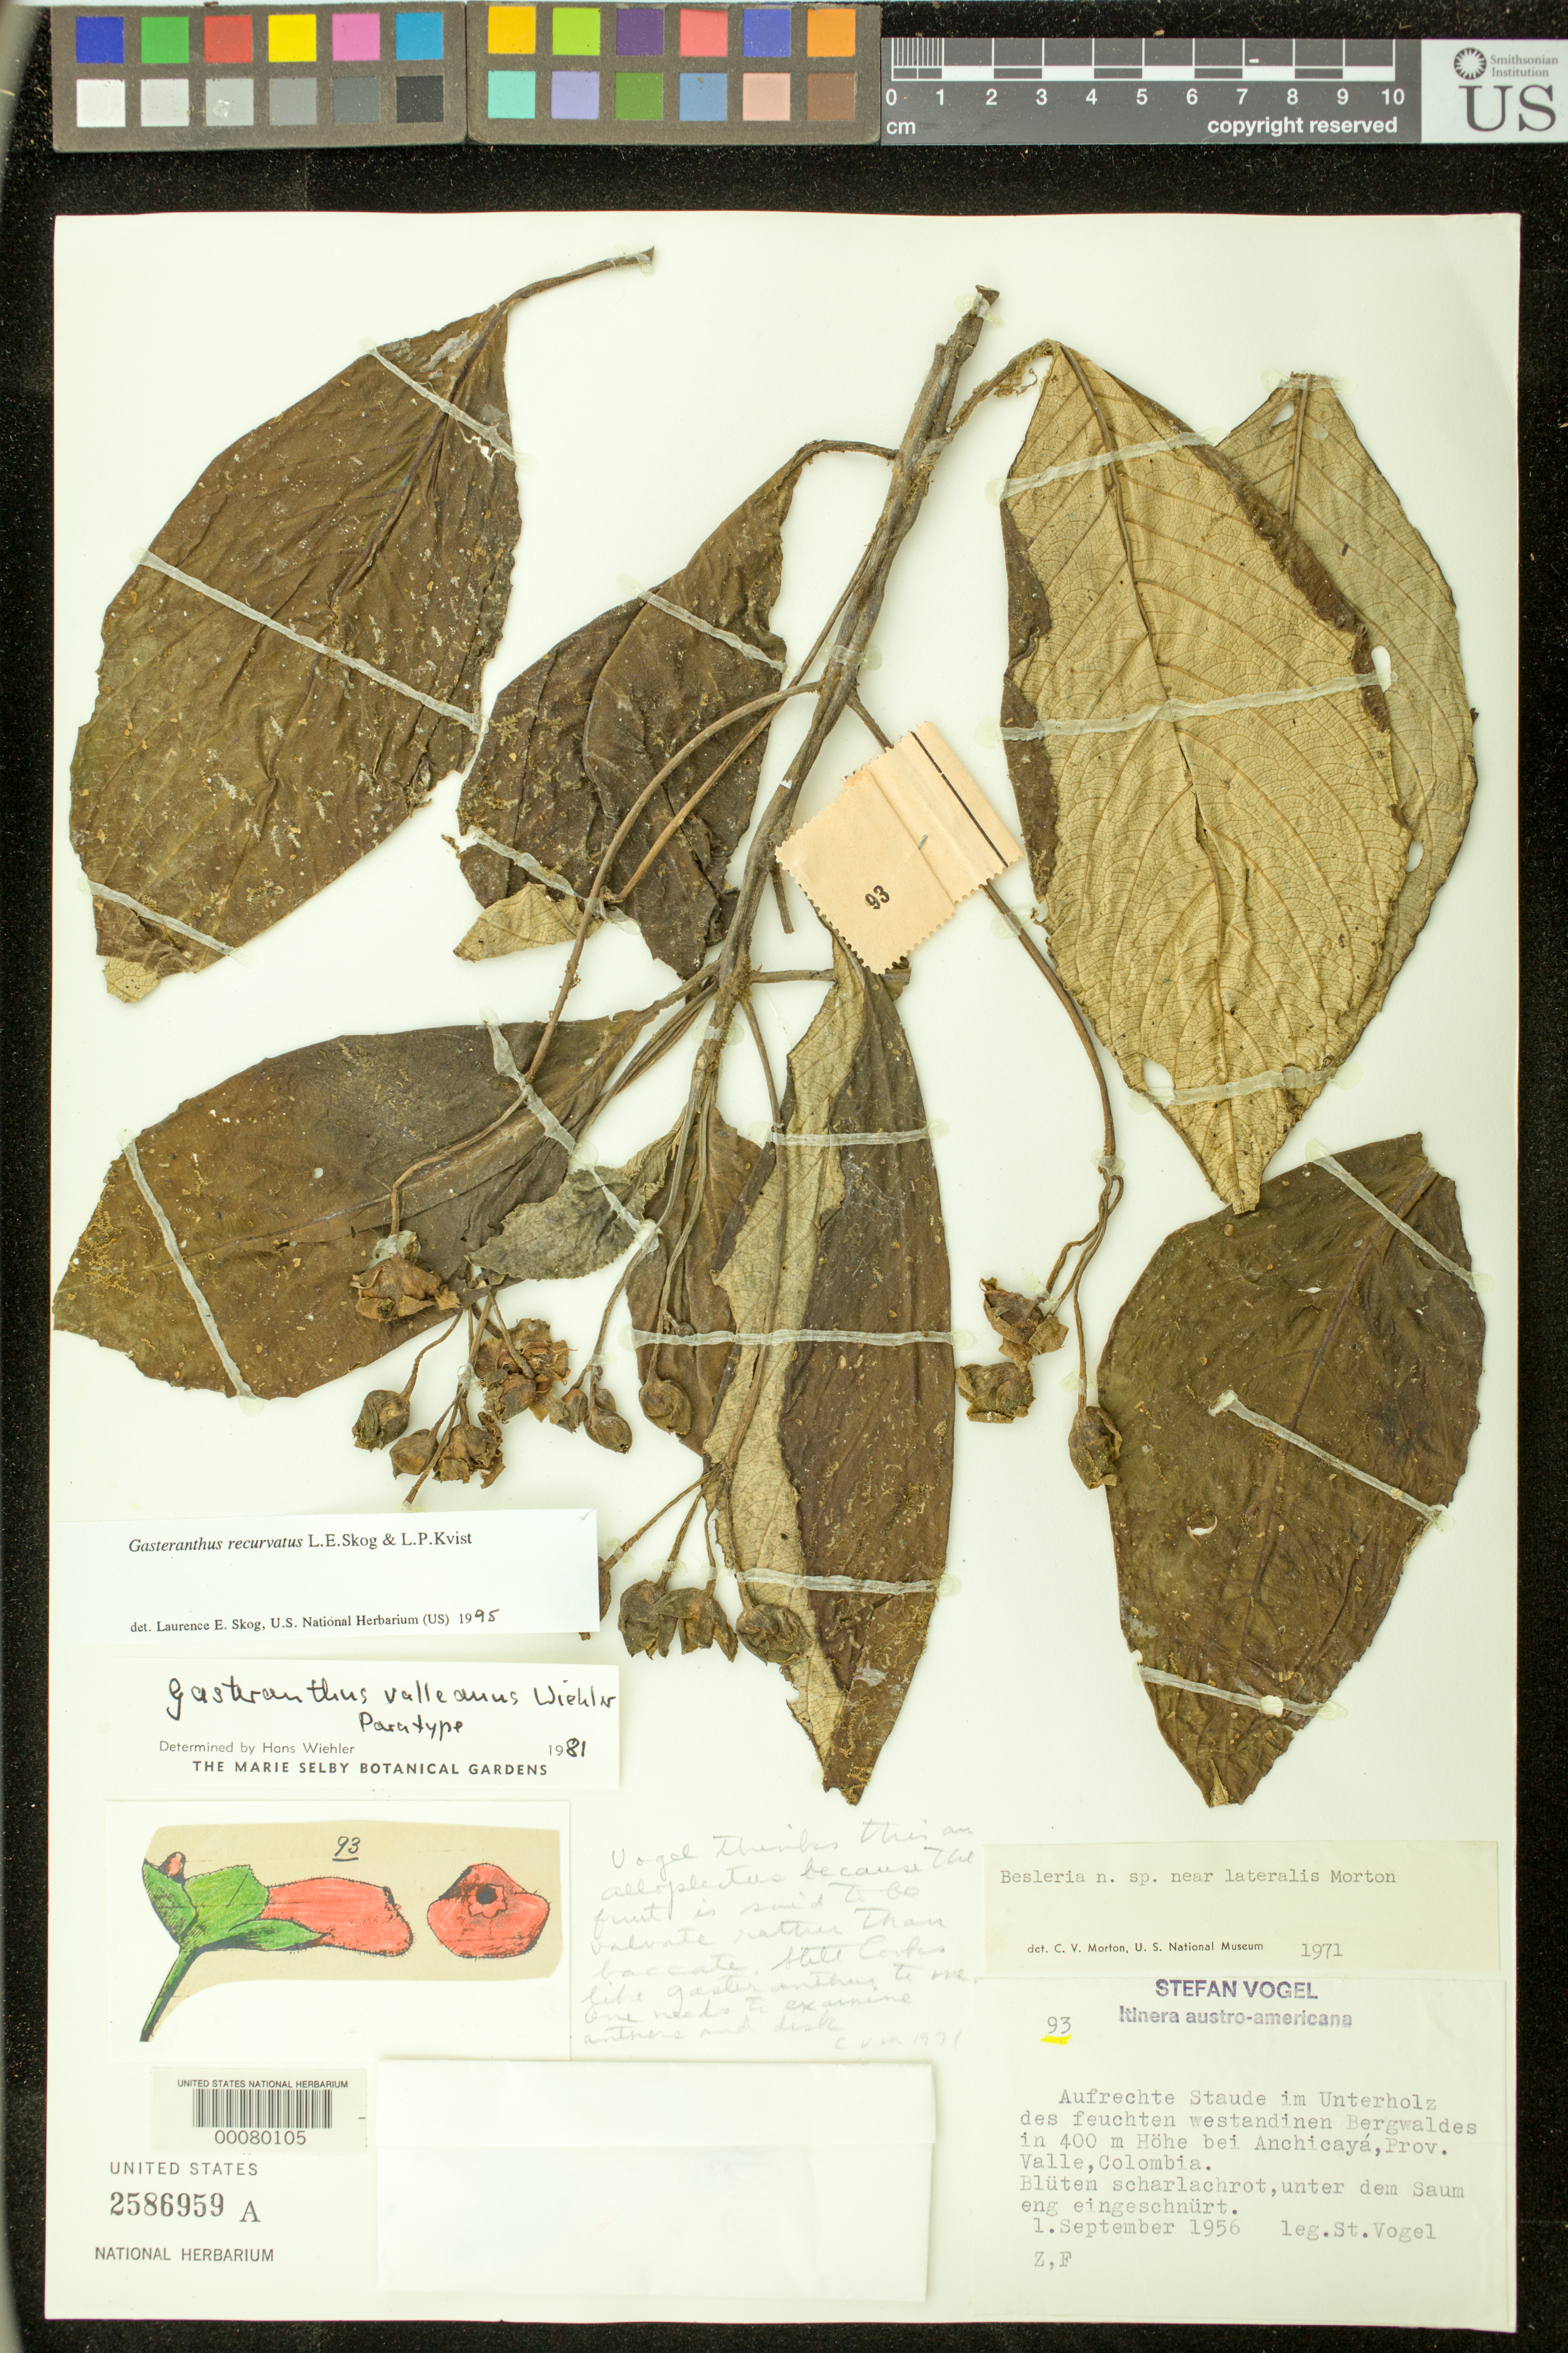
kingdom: Plantae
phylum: Tracheophyta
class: Magnoliopsida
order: Lamiales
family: Gesneriaceae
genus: Gasteranthus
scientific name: Gasteranthus recurvatus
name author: L.E. Skog & L.P. Kvist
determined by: Skog, Laurence E.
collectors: S. Vogel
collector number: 93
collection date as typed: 01 Sep 1956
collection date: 1956-09-01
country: Colombia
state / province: Valle del Cauca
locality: Aufrechte Staude im Unterholz des feuchten westandinen Bergwaldes in 400 m Höhe bei Anchicayá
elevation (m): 400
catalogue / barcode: US 2586959A